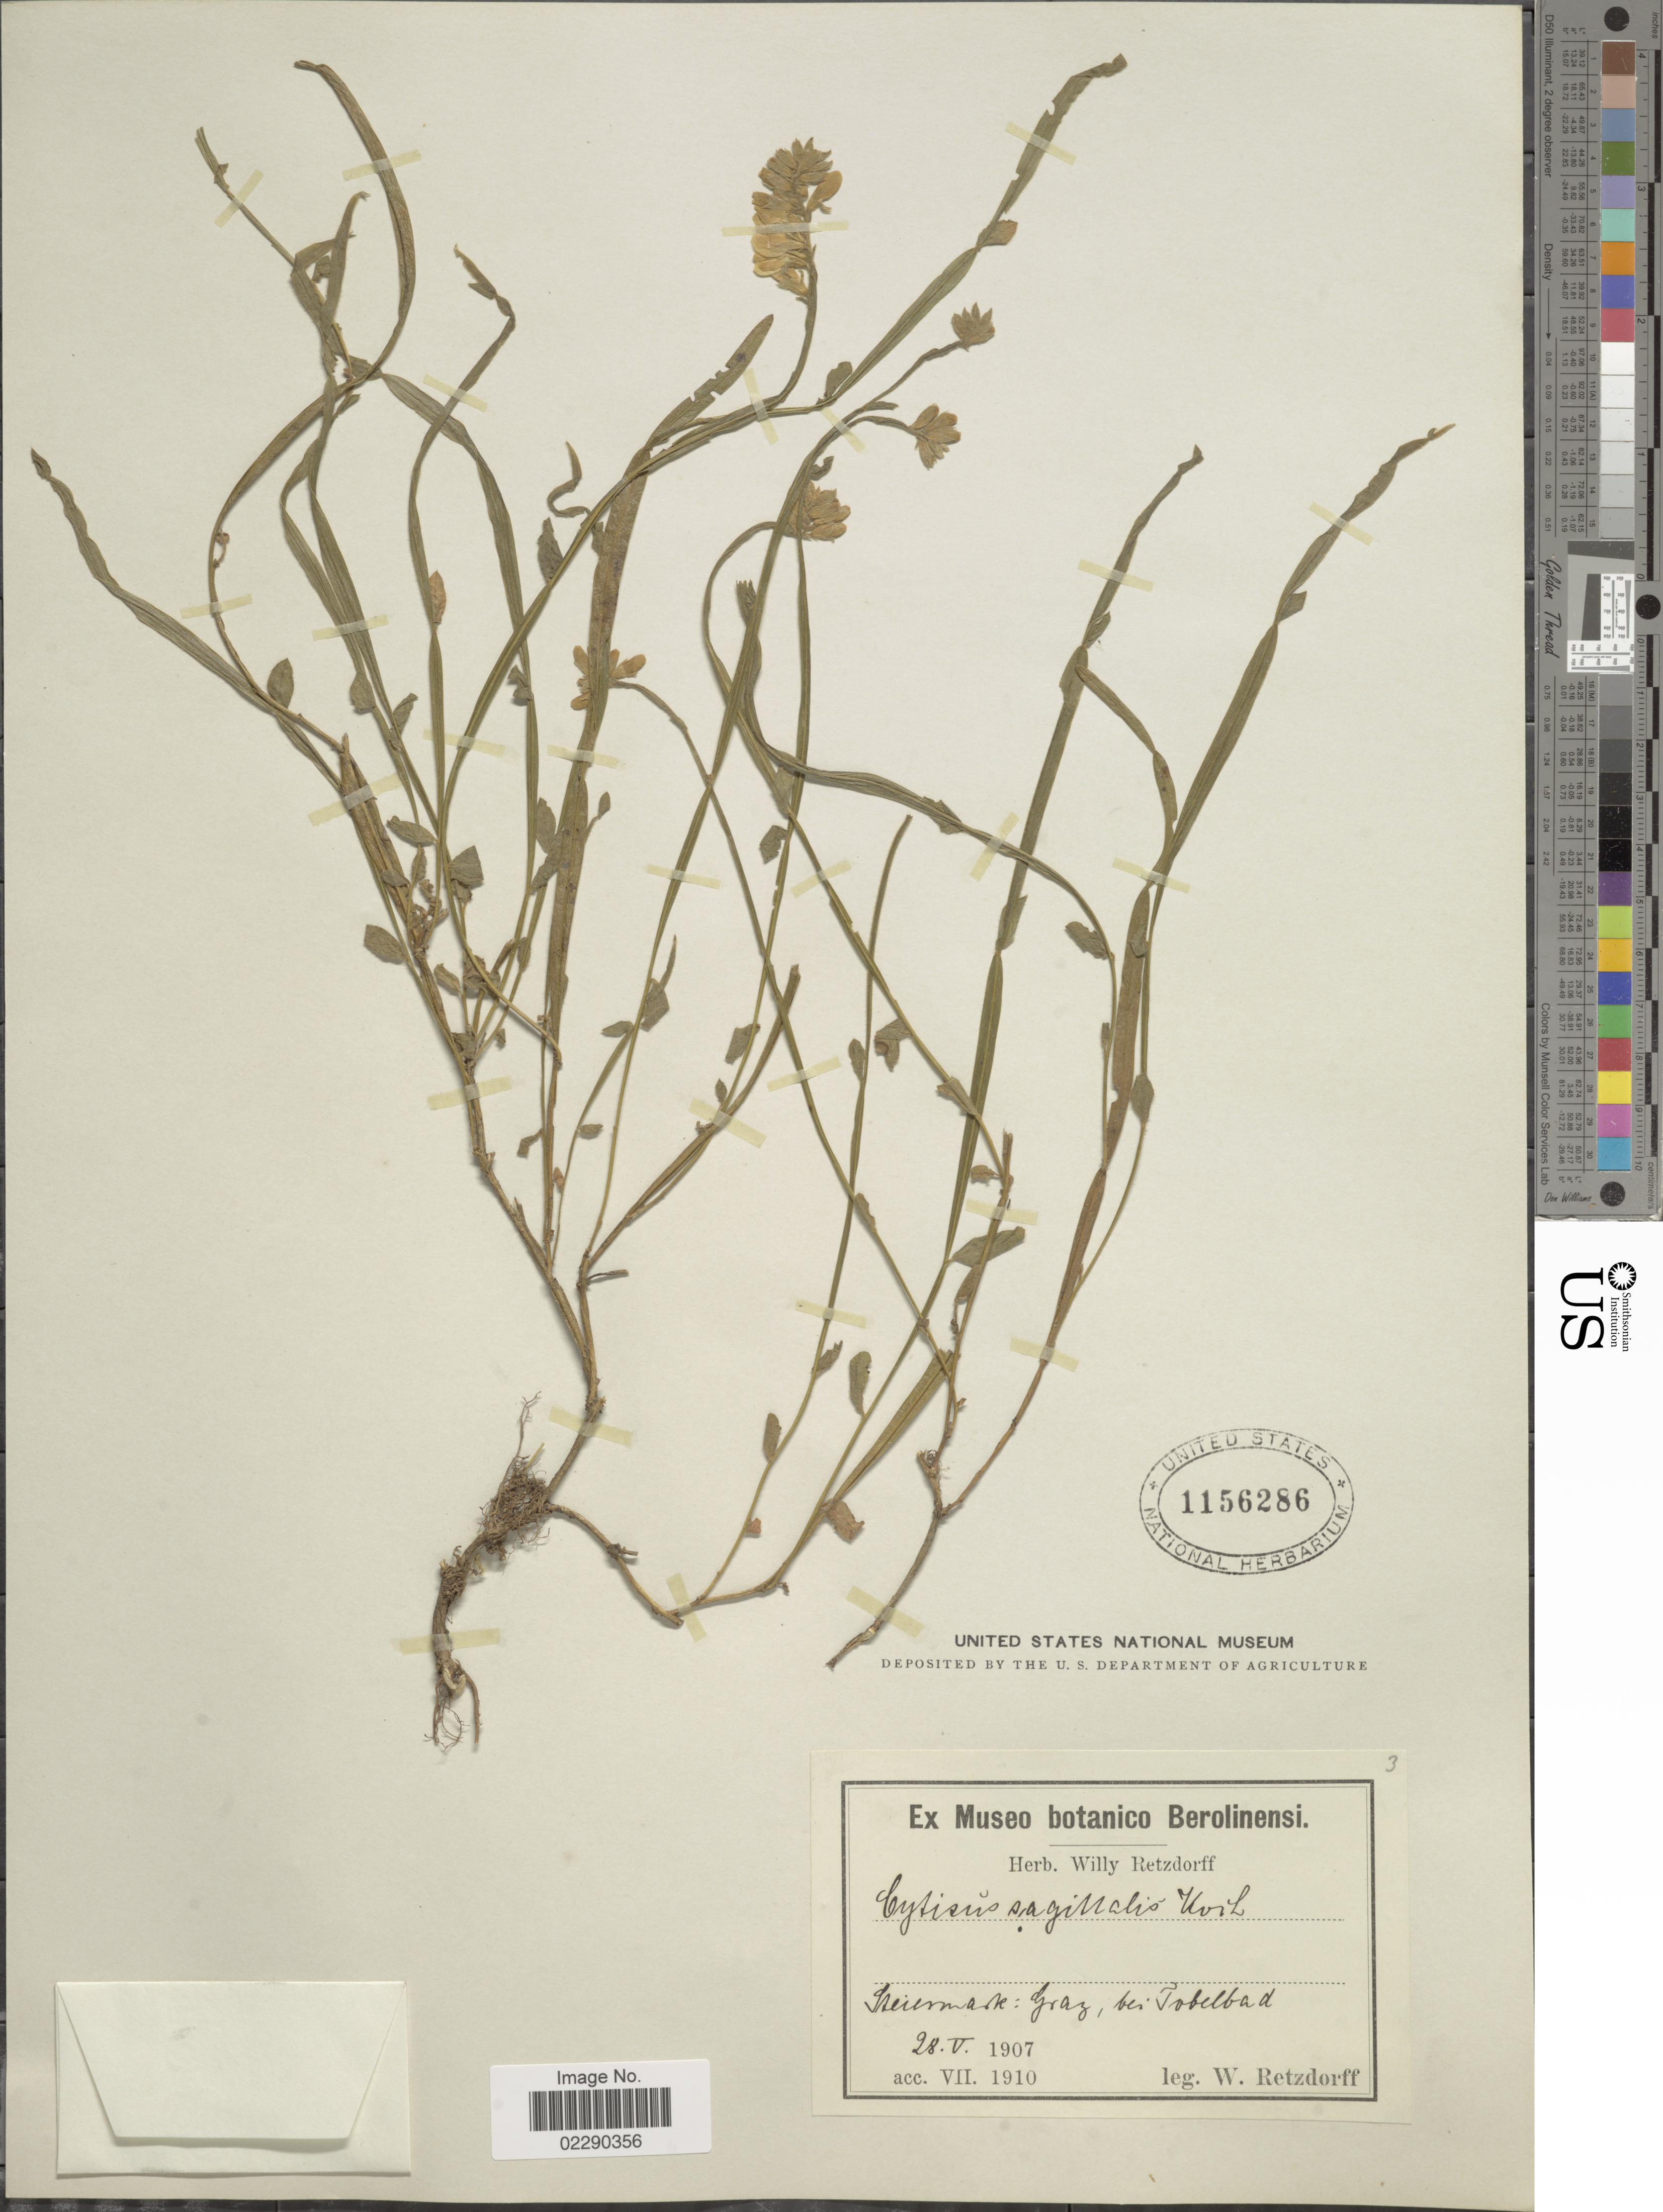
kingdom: Plantae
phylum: Tracheophyta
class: Magnoliopsida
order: Fabales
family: Fabaceae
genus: Genista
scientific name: Genista sagittalis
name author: L.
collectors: W. Retzdorff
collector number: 3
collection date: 1907-05-28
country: Austria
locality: Iseilmark [interpreted], bei Tobelbad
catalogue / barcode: US 1156286